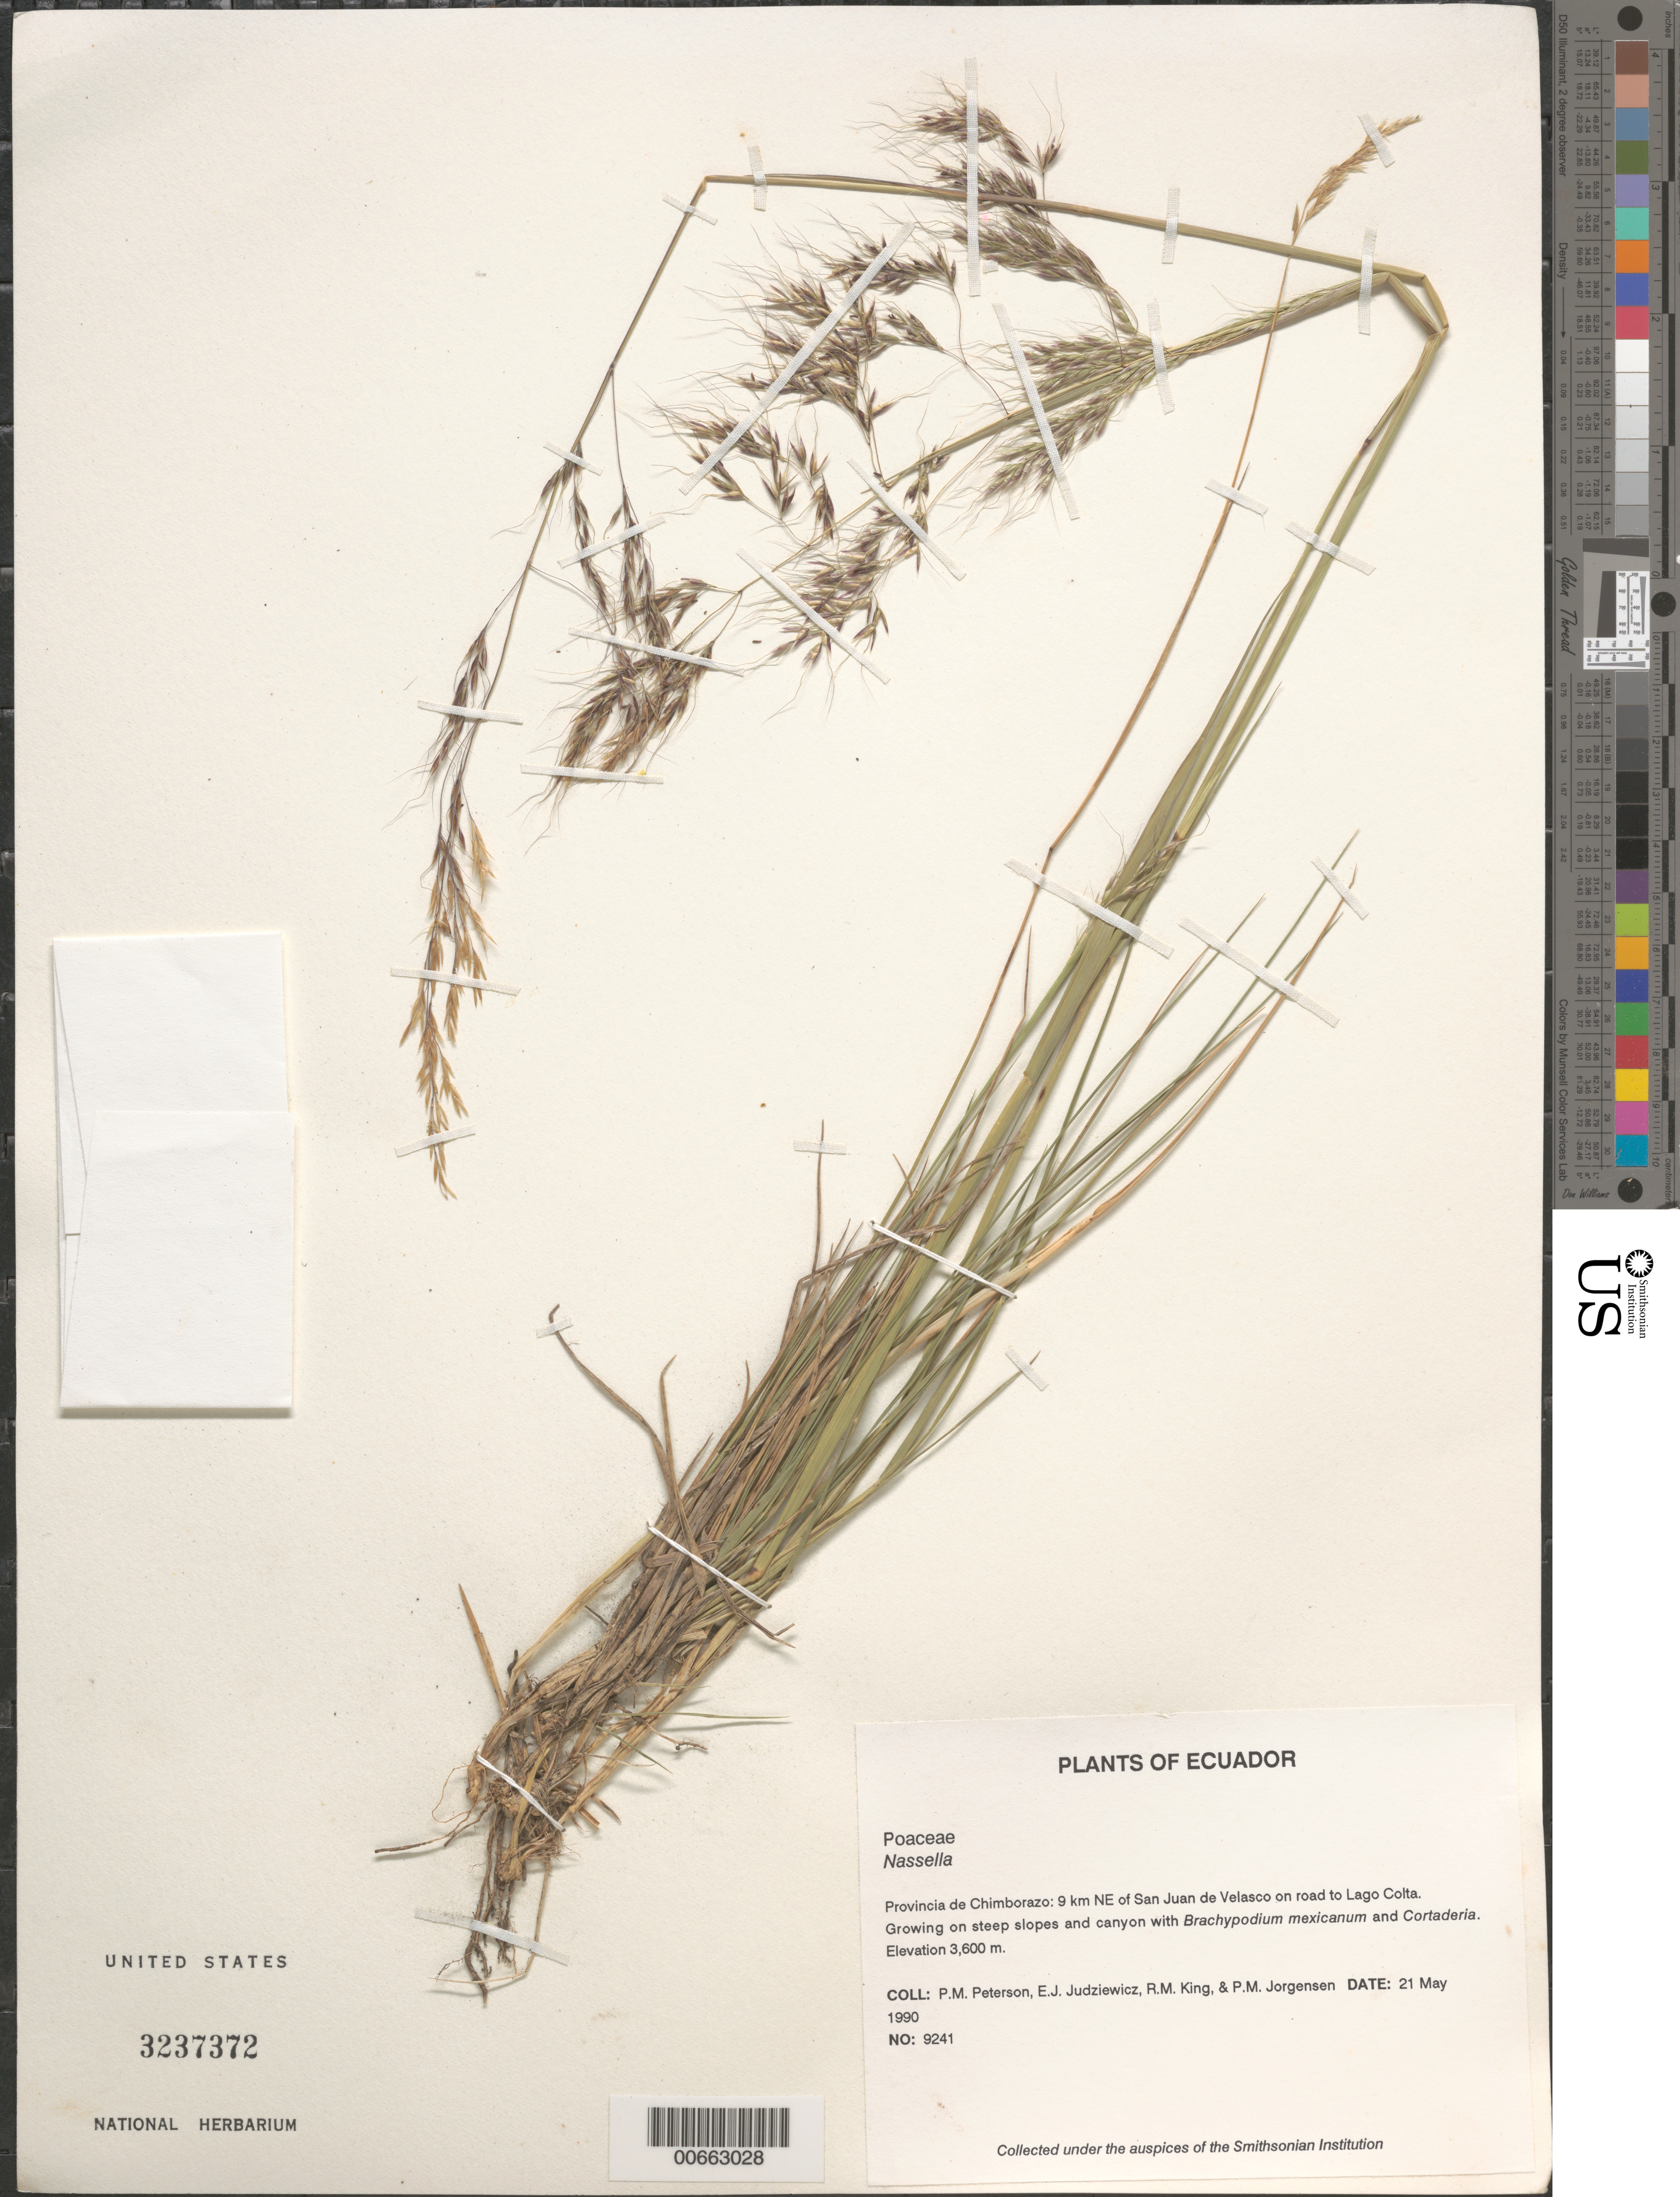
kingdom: Plantae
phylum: Tracheophyta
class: Liliopsida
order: Poales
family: Poaceae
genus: Nassella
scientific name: Nassella sp.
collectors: P. M. Peterson, E. J. Judziewicz, R. M. King & P. M. Jørgensen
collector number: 09241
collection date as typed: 21 May 1990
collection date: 1990-05-21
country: Ecuador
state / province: Chimborazo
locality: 9 km NE of San Juan de Velasco on road to Lago Colta.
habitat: Growing on steep slopes and canyon with Brachypodium mexicanum and Cortaderia.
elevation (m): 3600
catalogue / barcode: US 3237372